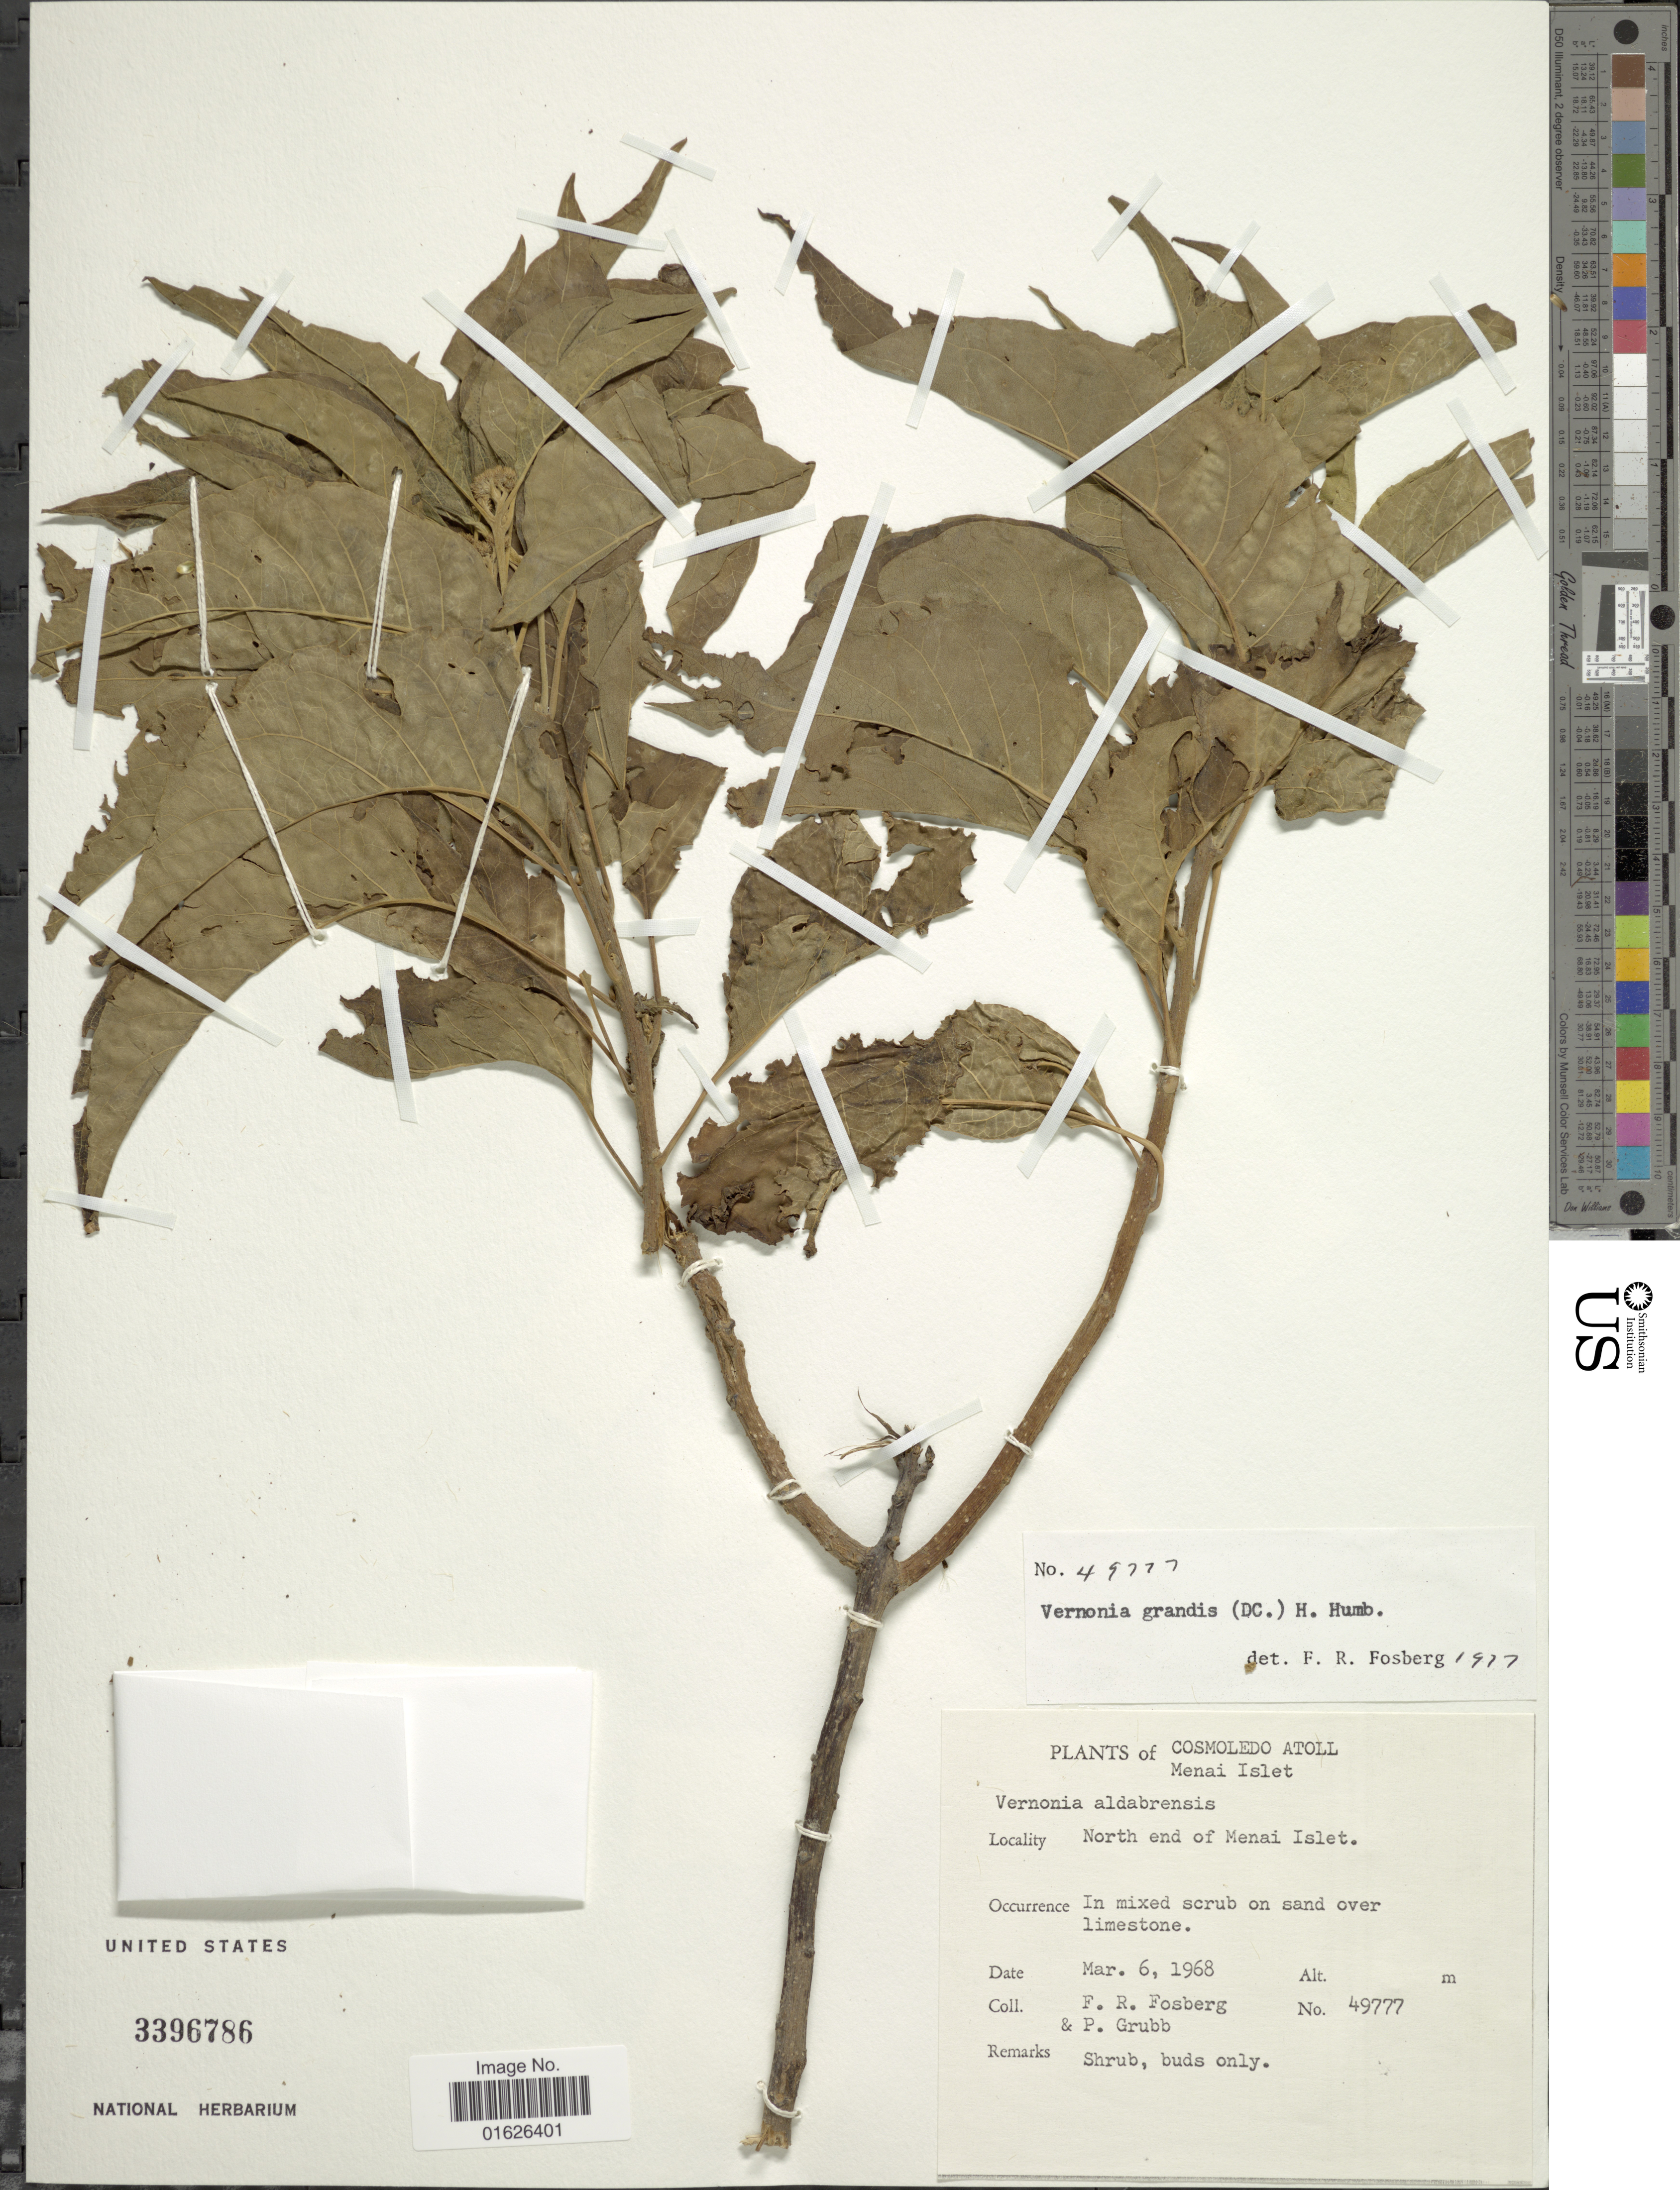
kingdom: Plantae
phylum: Tracheophyta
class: Magnoliopsida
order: Asterales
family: Asteraceae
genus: Gymnanthemum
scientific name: Gymnanthemum coloratum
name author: (Willd.) H. Rob. & B. Kahn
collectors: F. R. Fosberg & P. J. Grubb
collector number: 49777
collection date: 1968-03-06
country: Seychelles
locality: Cosmoledo Atoll, Menai Islet, North end of Menai islet.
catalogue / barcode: US 3396786